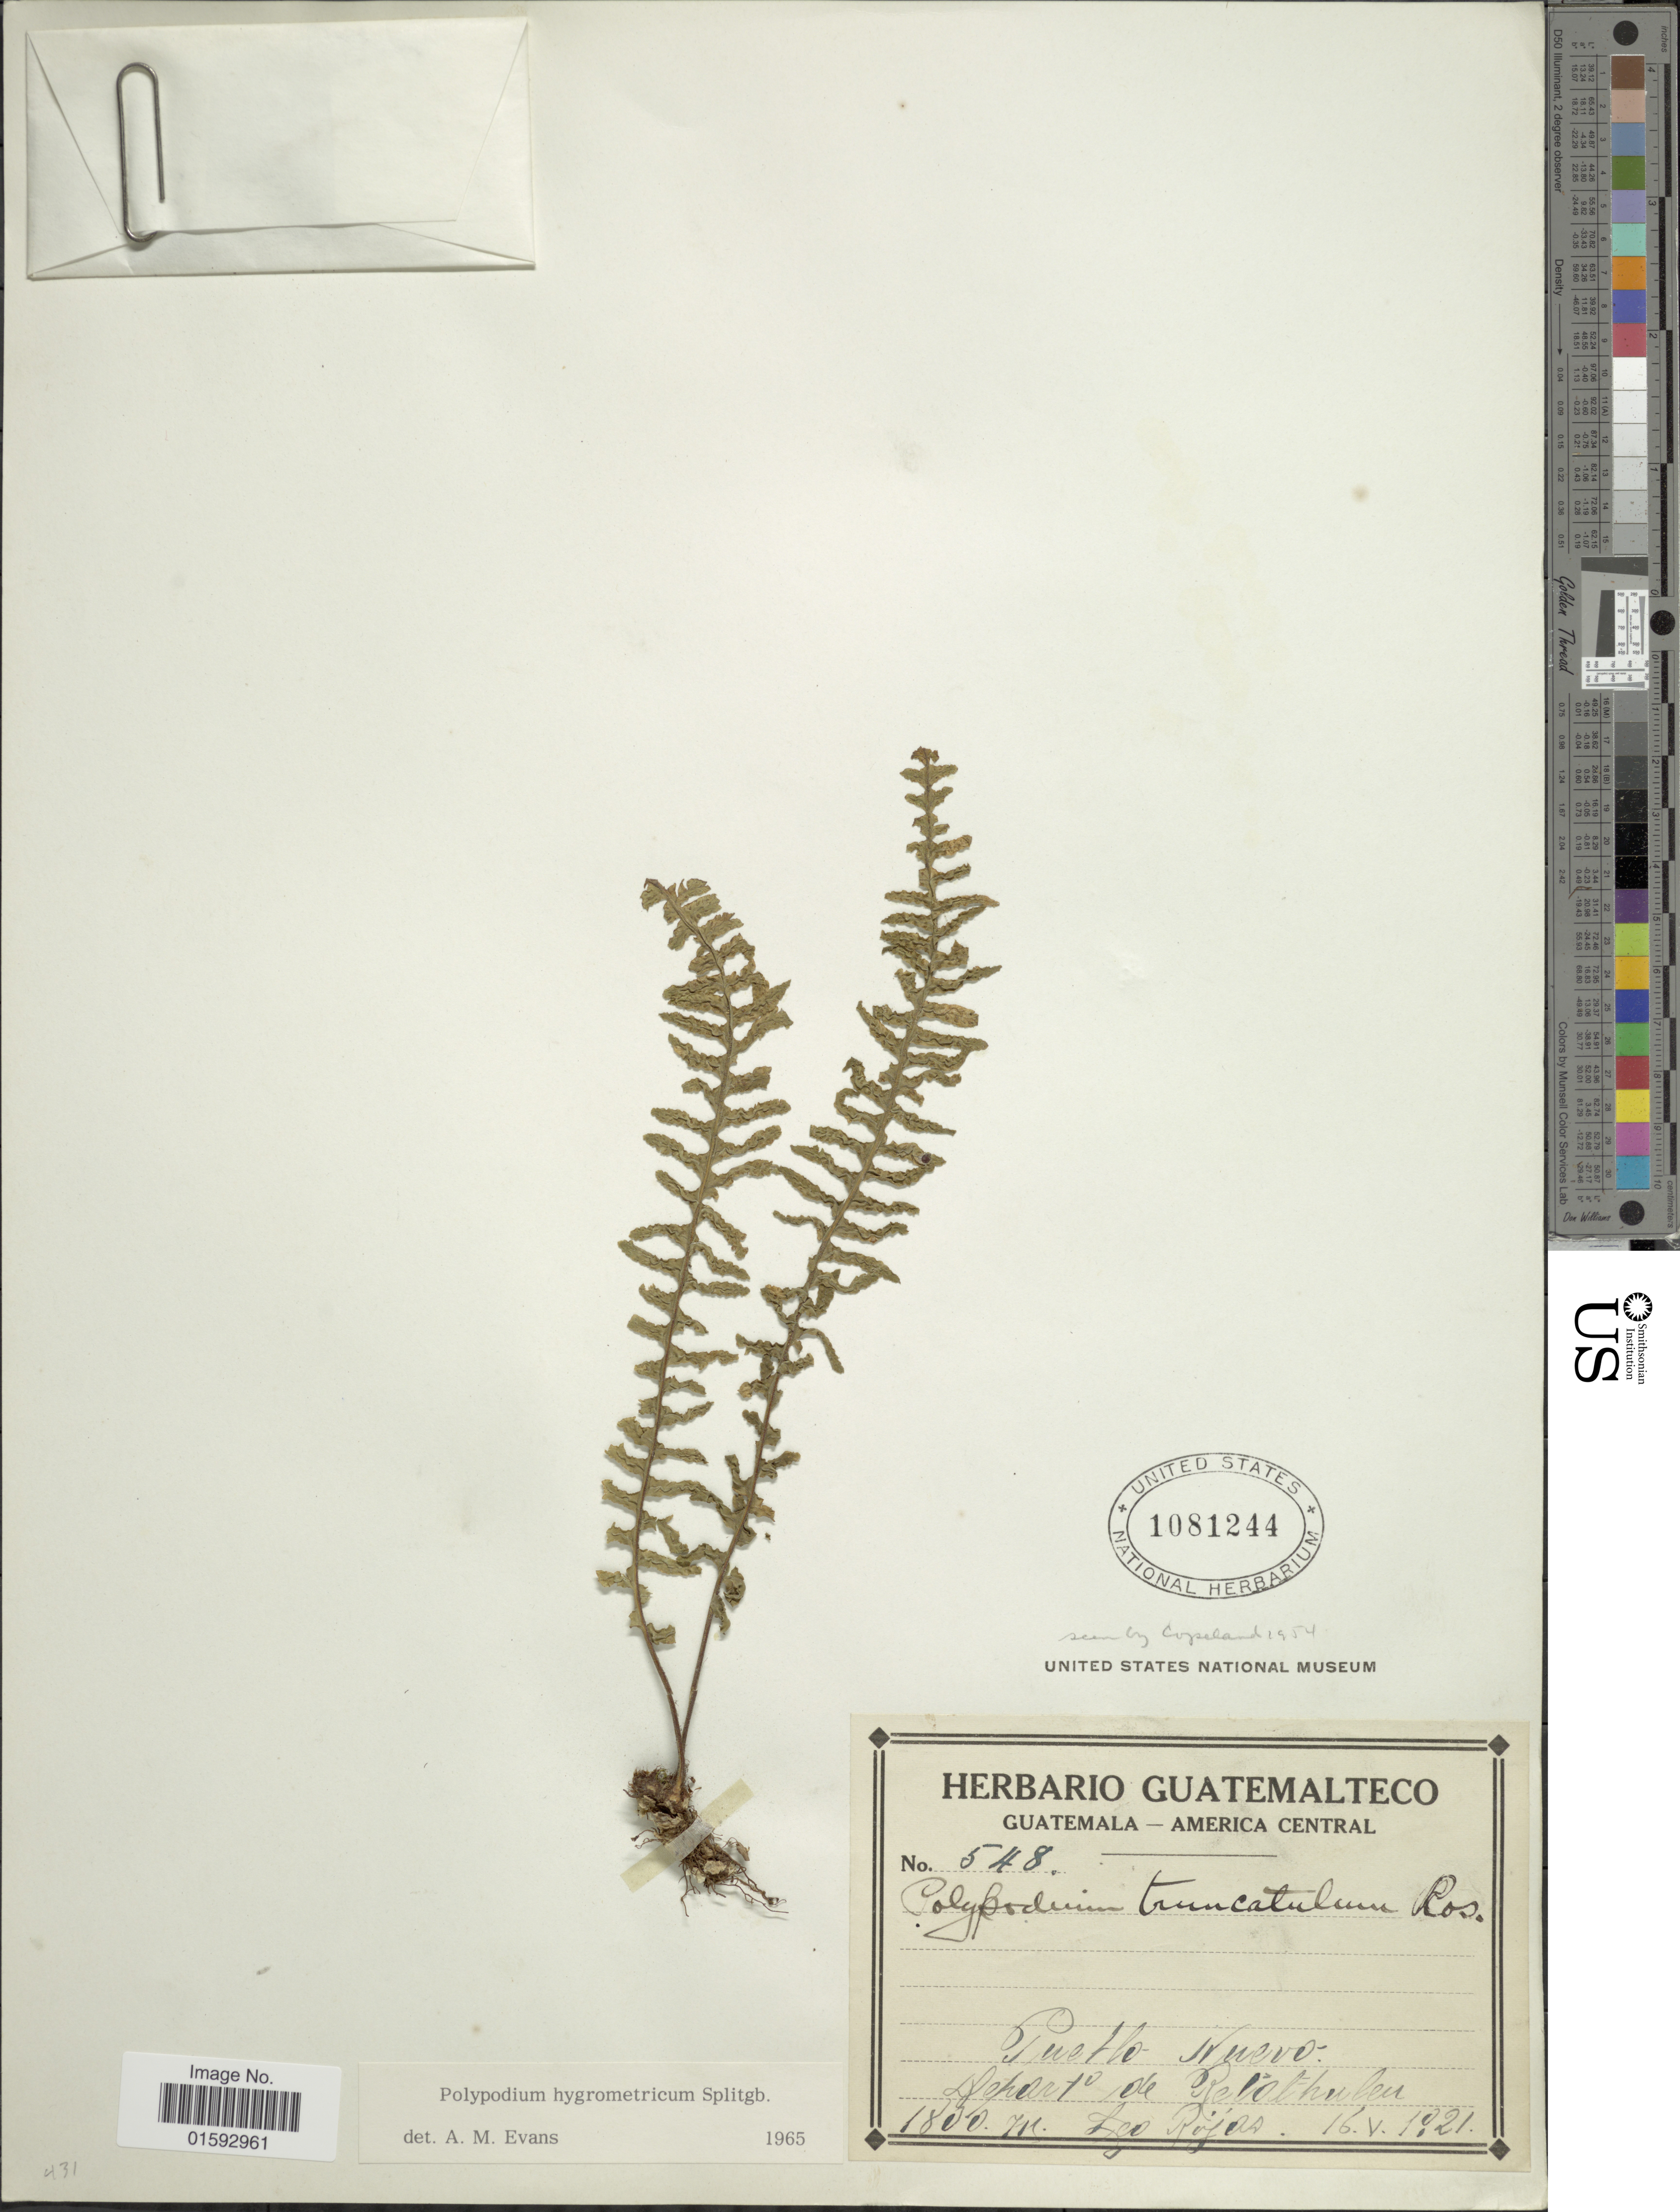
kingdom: Plantae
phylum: Tracheophyta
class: Polypodiopsida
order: Polypodiales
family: Polypodiaceae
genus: Pecluma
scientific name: Pecluma hygrometrica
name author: (Splitg.) M.G. Price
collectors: Rojas, --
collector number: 548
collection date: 1921-05-16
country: Guatemala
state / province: Retalhuleu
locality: Pueblo Nuevo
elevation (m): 1800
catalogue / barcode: US 1081244